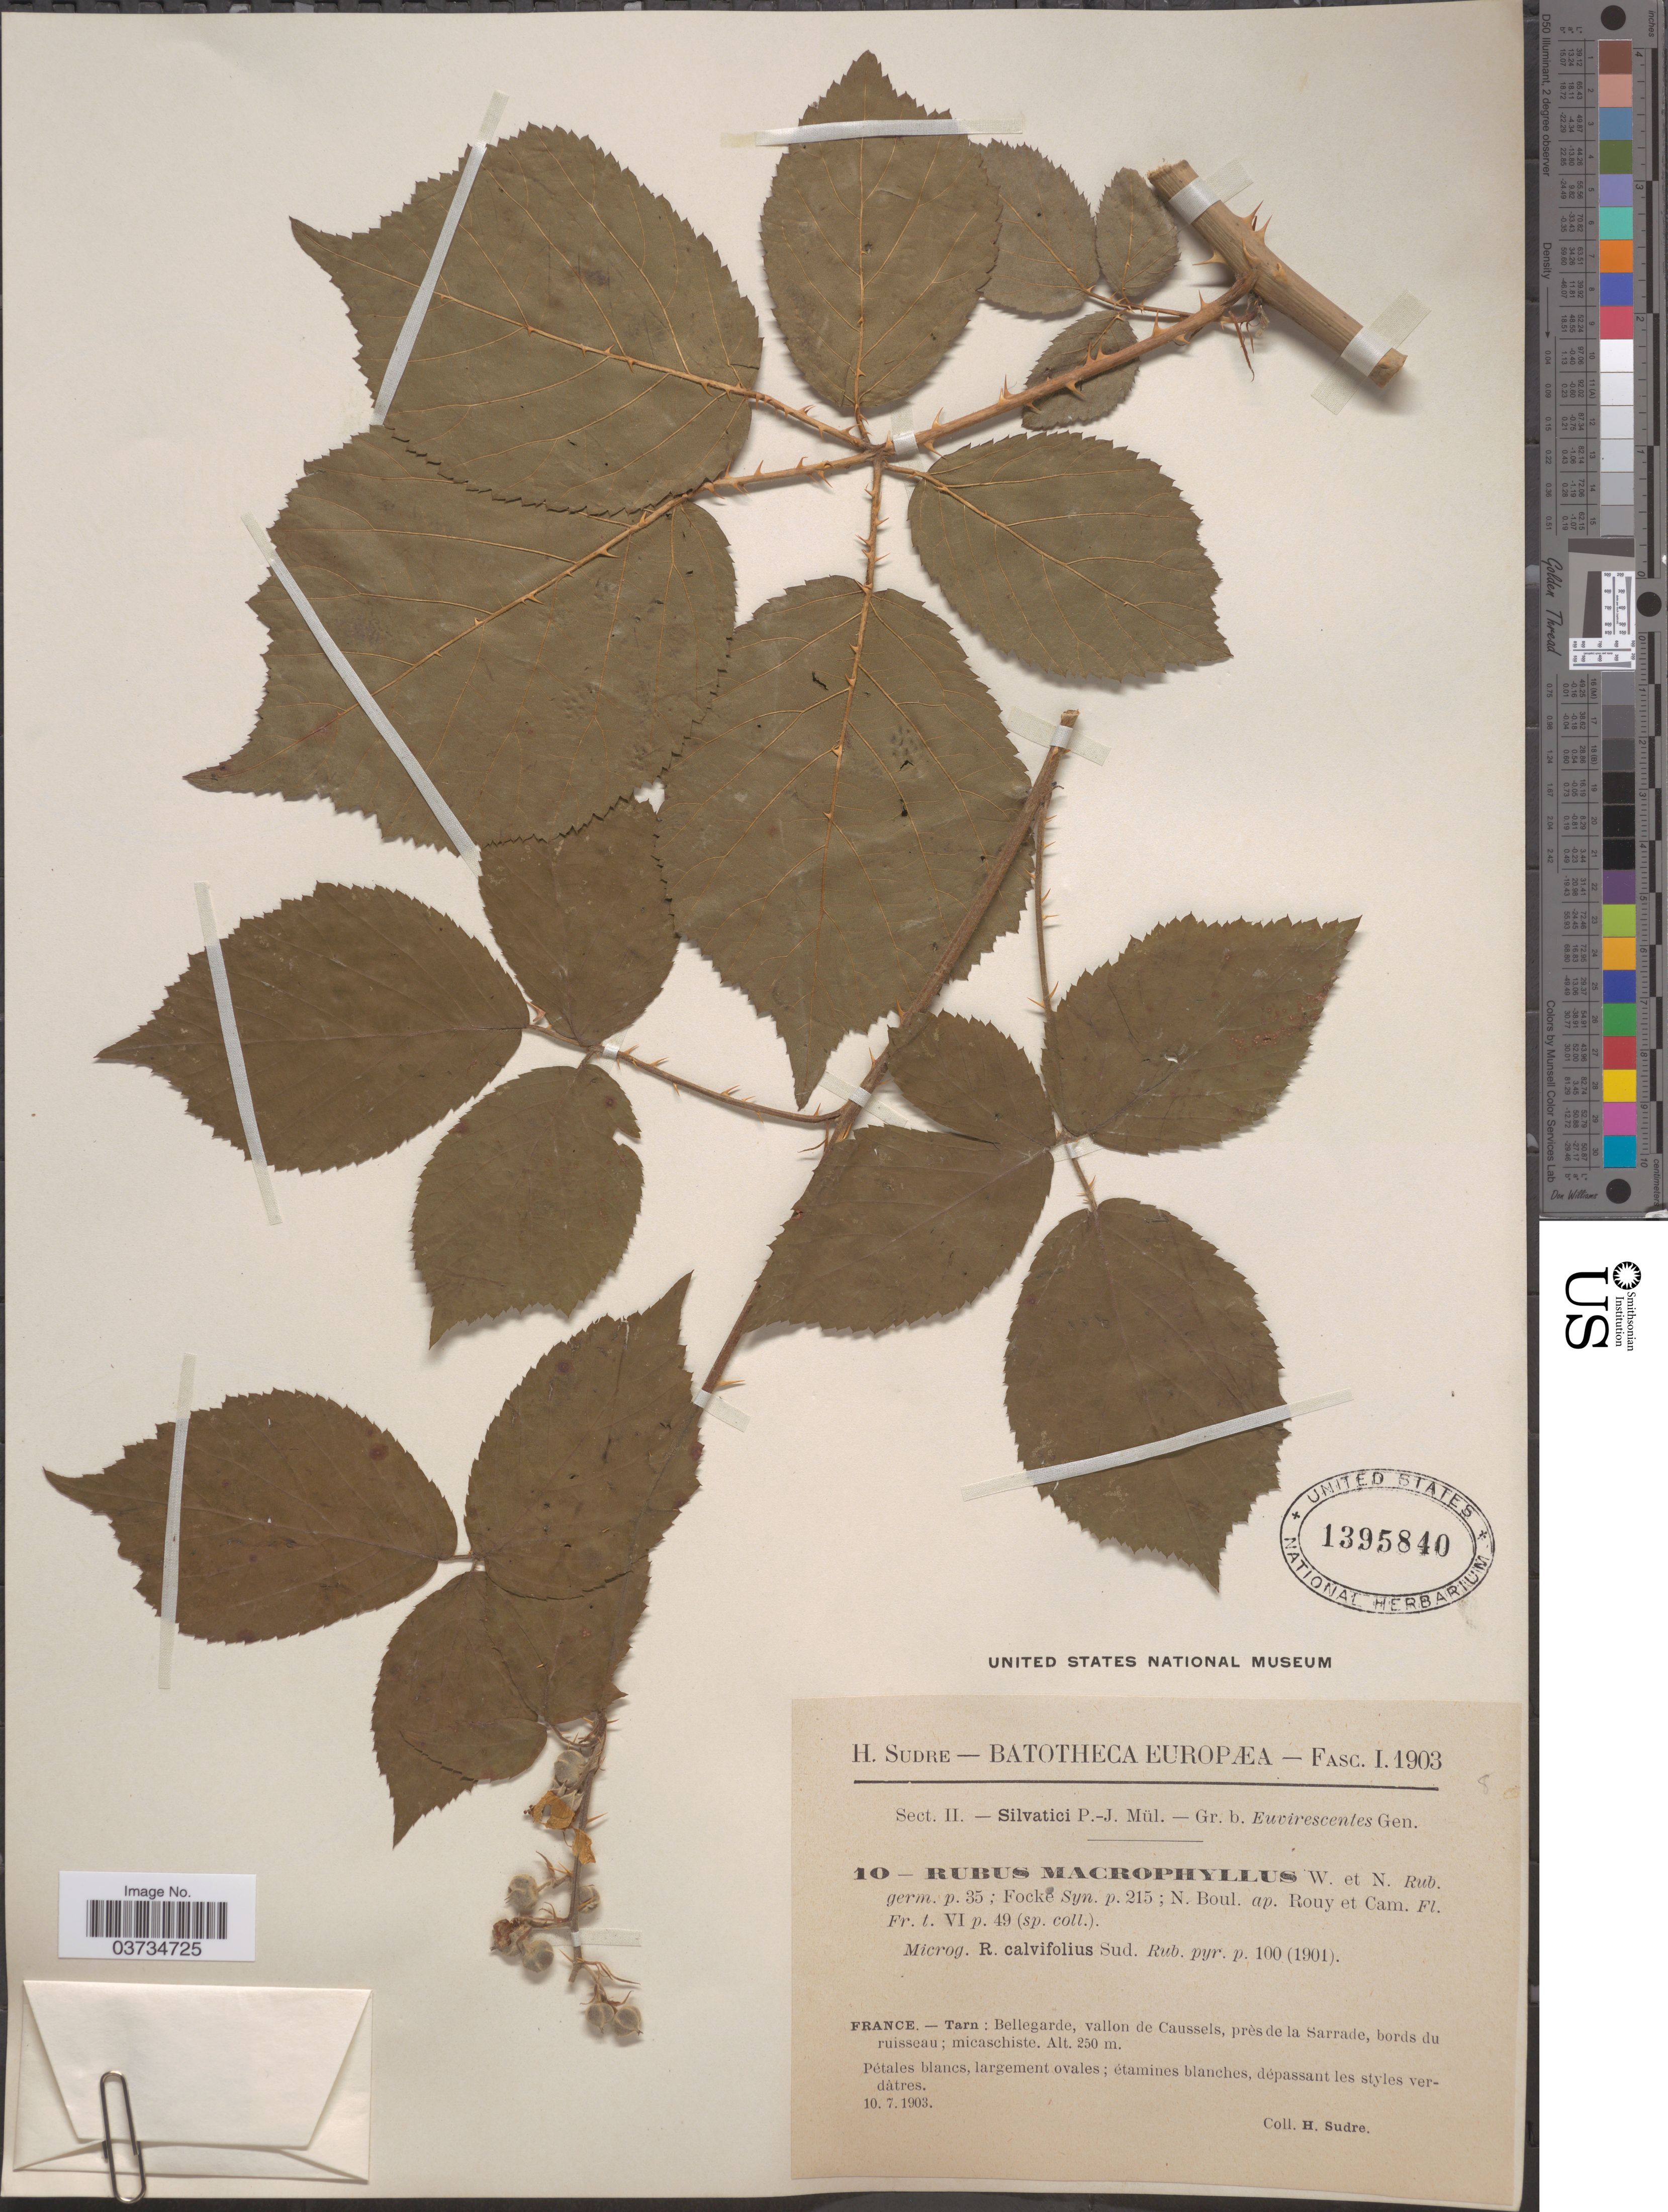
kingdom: Plantae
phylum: Tracheophyta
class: Magnoliopsida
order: Rosales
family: Rosaceae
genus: Rubus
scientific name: Rubus macrophyllus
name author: Weihe & Nees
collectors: H. Sudre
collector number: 10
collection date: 1903-07-10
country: France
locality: Tarn: Bellegarde, vallon de Caussels, près de la Sarrade, bords du ruisseau.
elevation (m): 250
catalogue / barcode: US 1395840